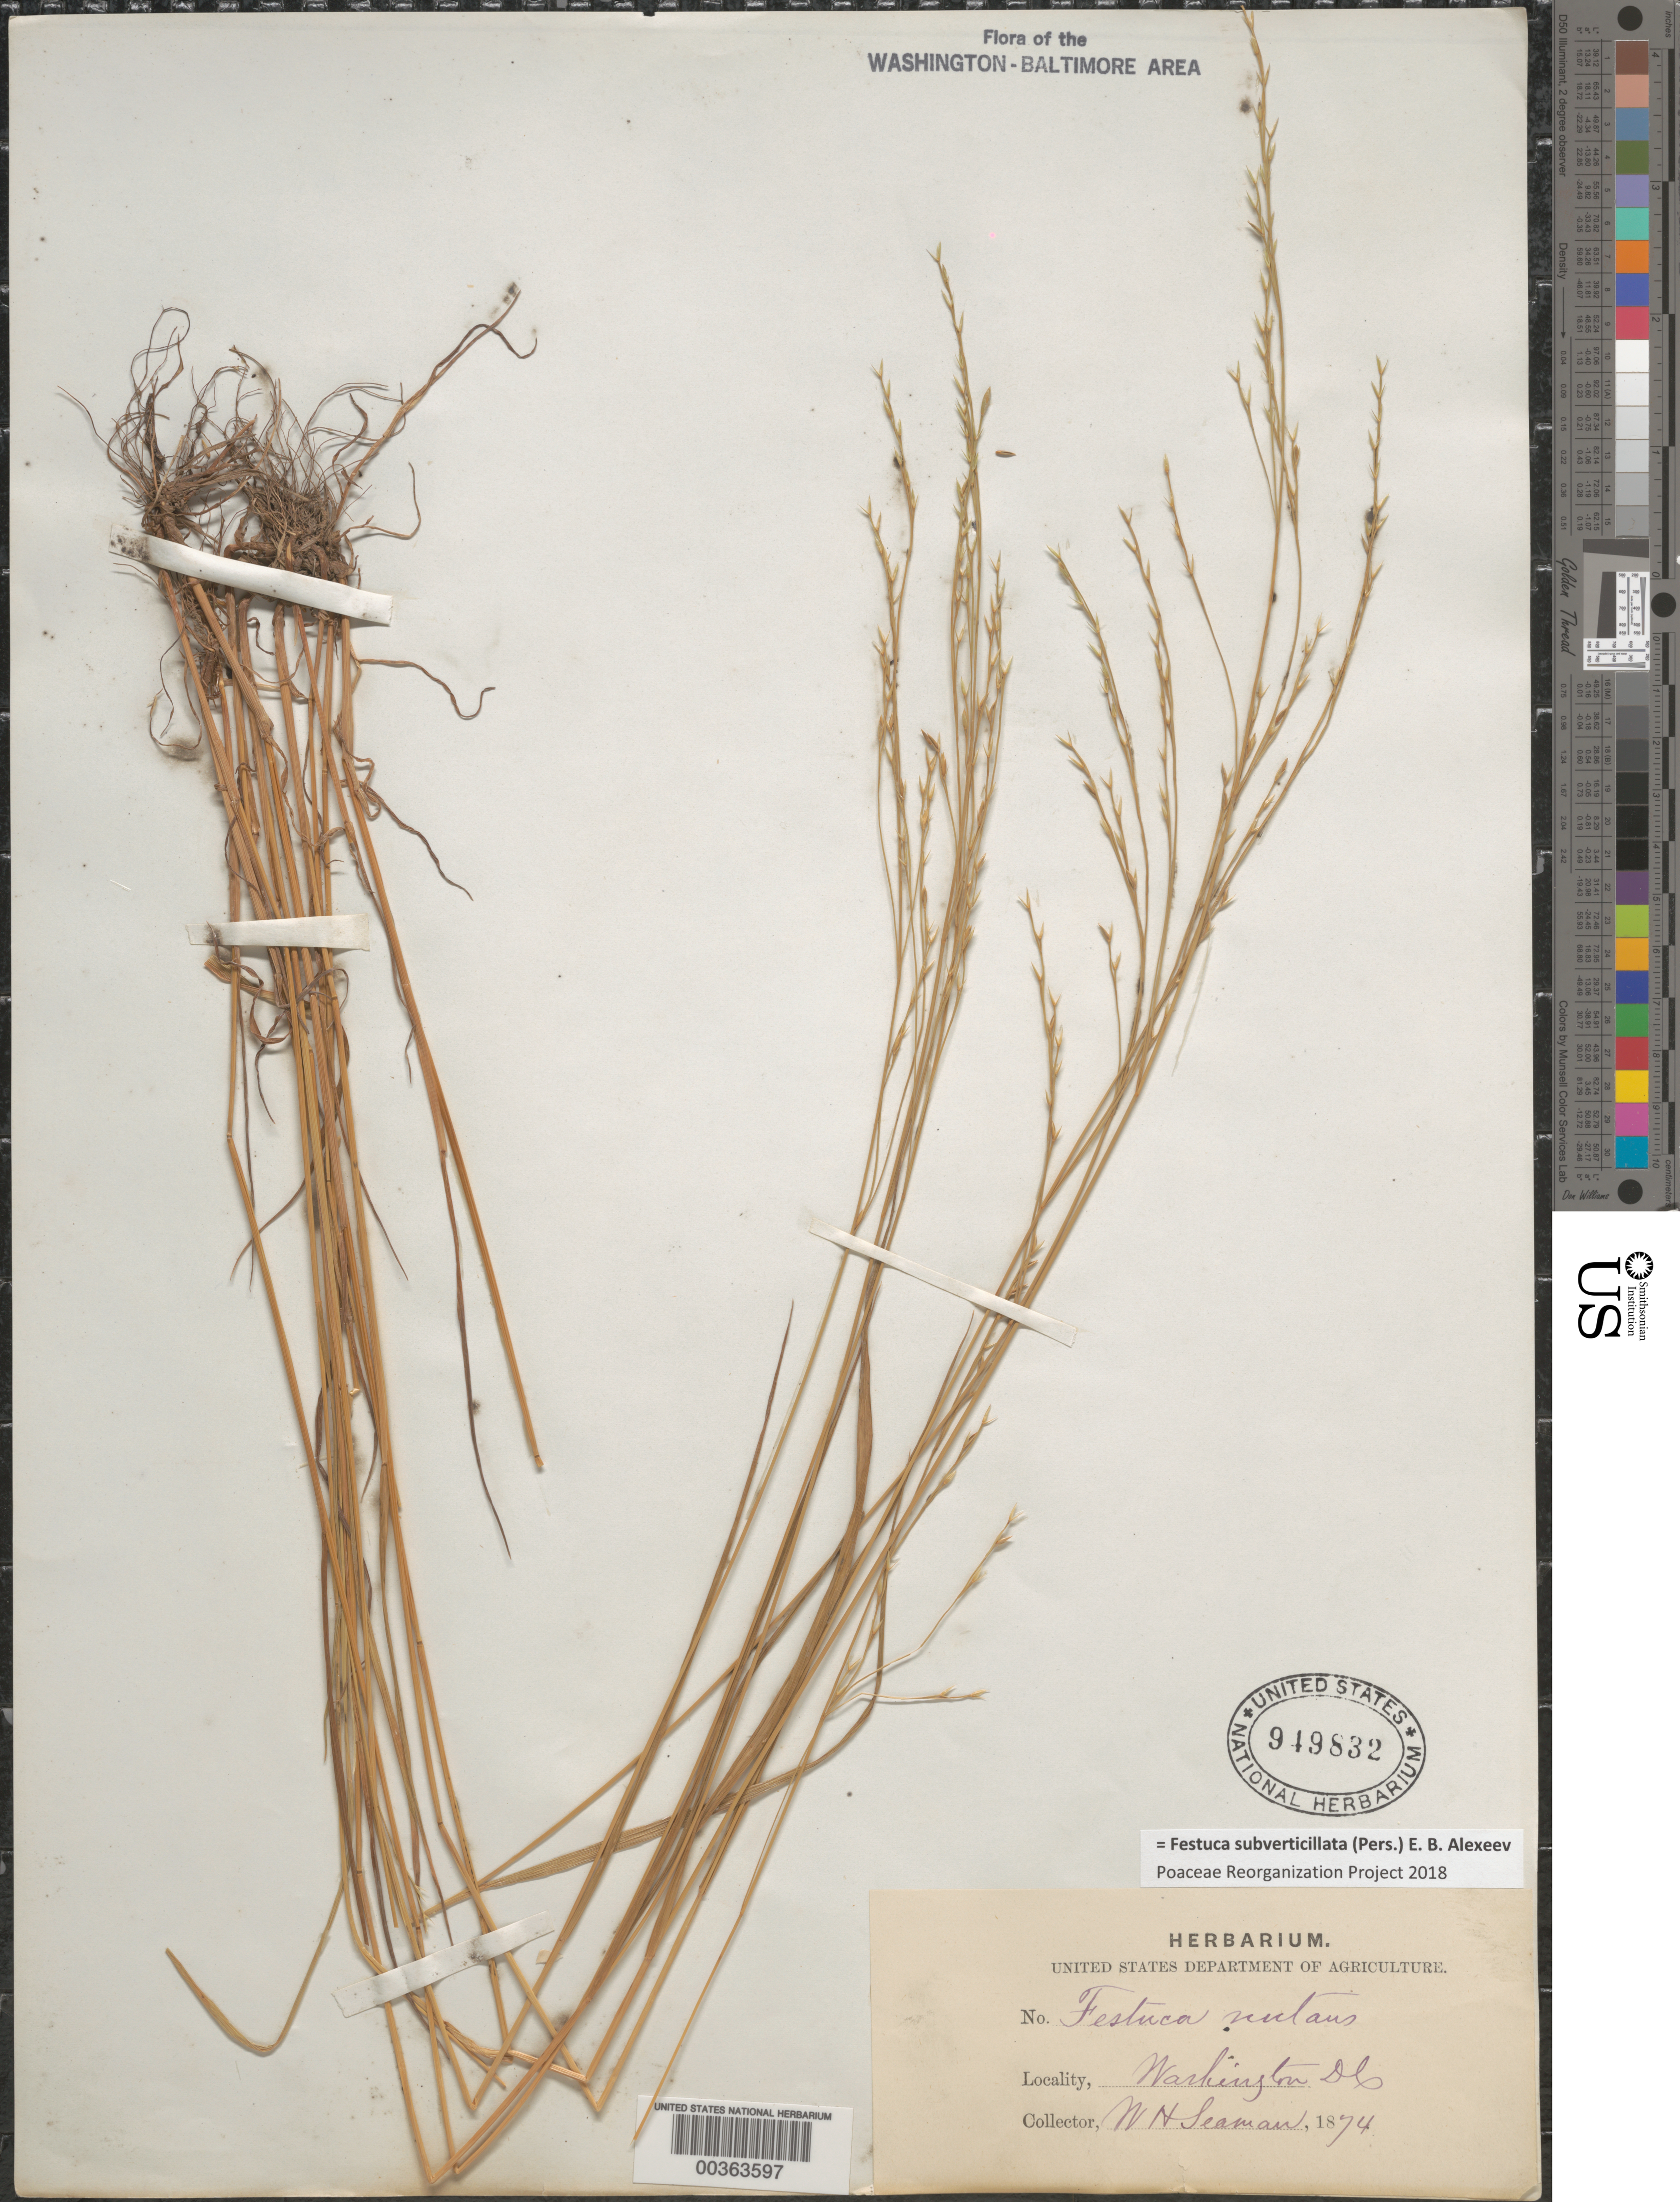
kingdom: Plantae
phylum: Tracheophyta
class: Liliopsida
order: Poales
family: Poaceae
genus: Festuca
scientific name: Festuca subverticillata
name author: (Pers.) E.B. Alexeev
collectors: W. Seaman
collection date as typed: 1874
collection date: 1874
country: United States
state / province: District of Columbia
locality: Washington DC area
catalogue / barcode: US 949832